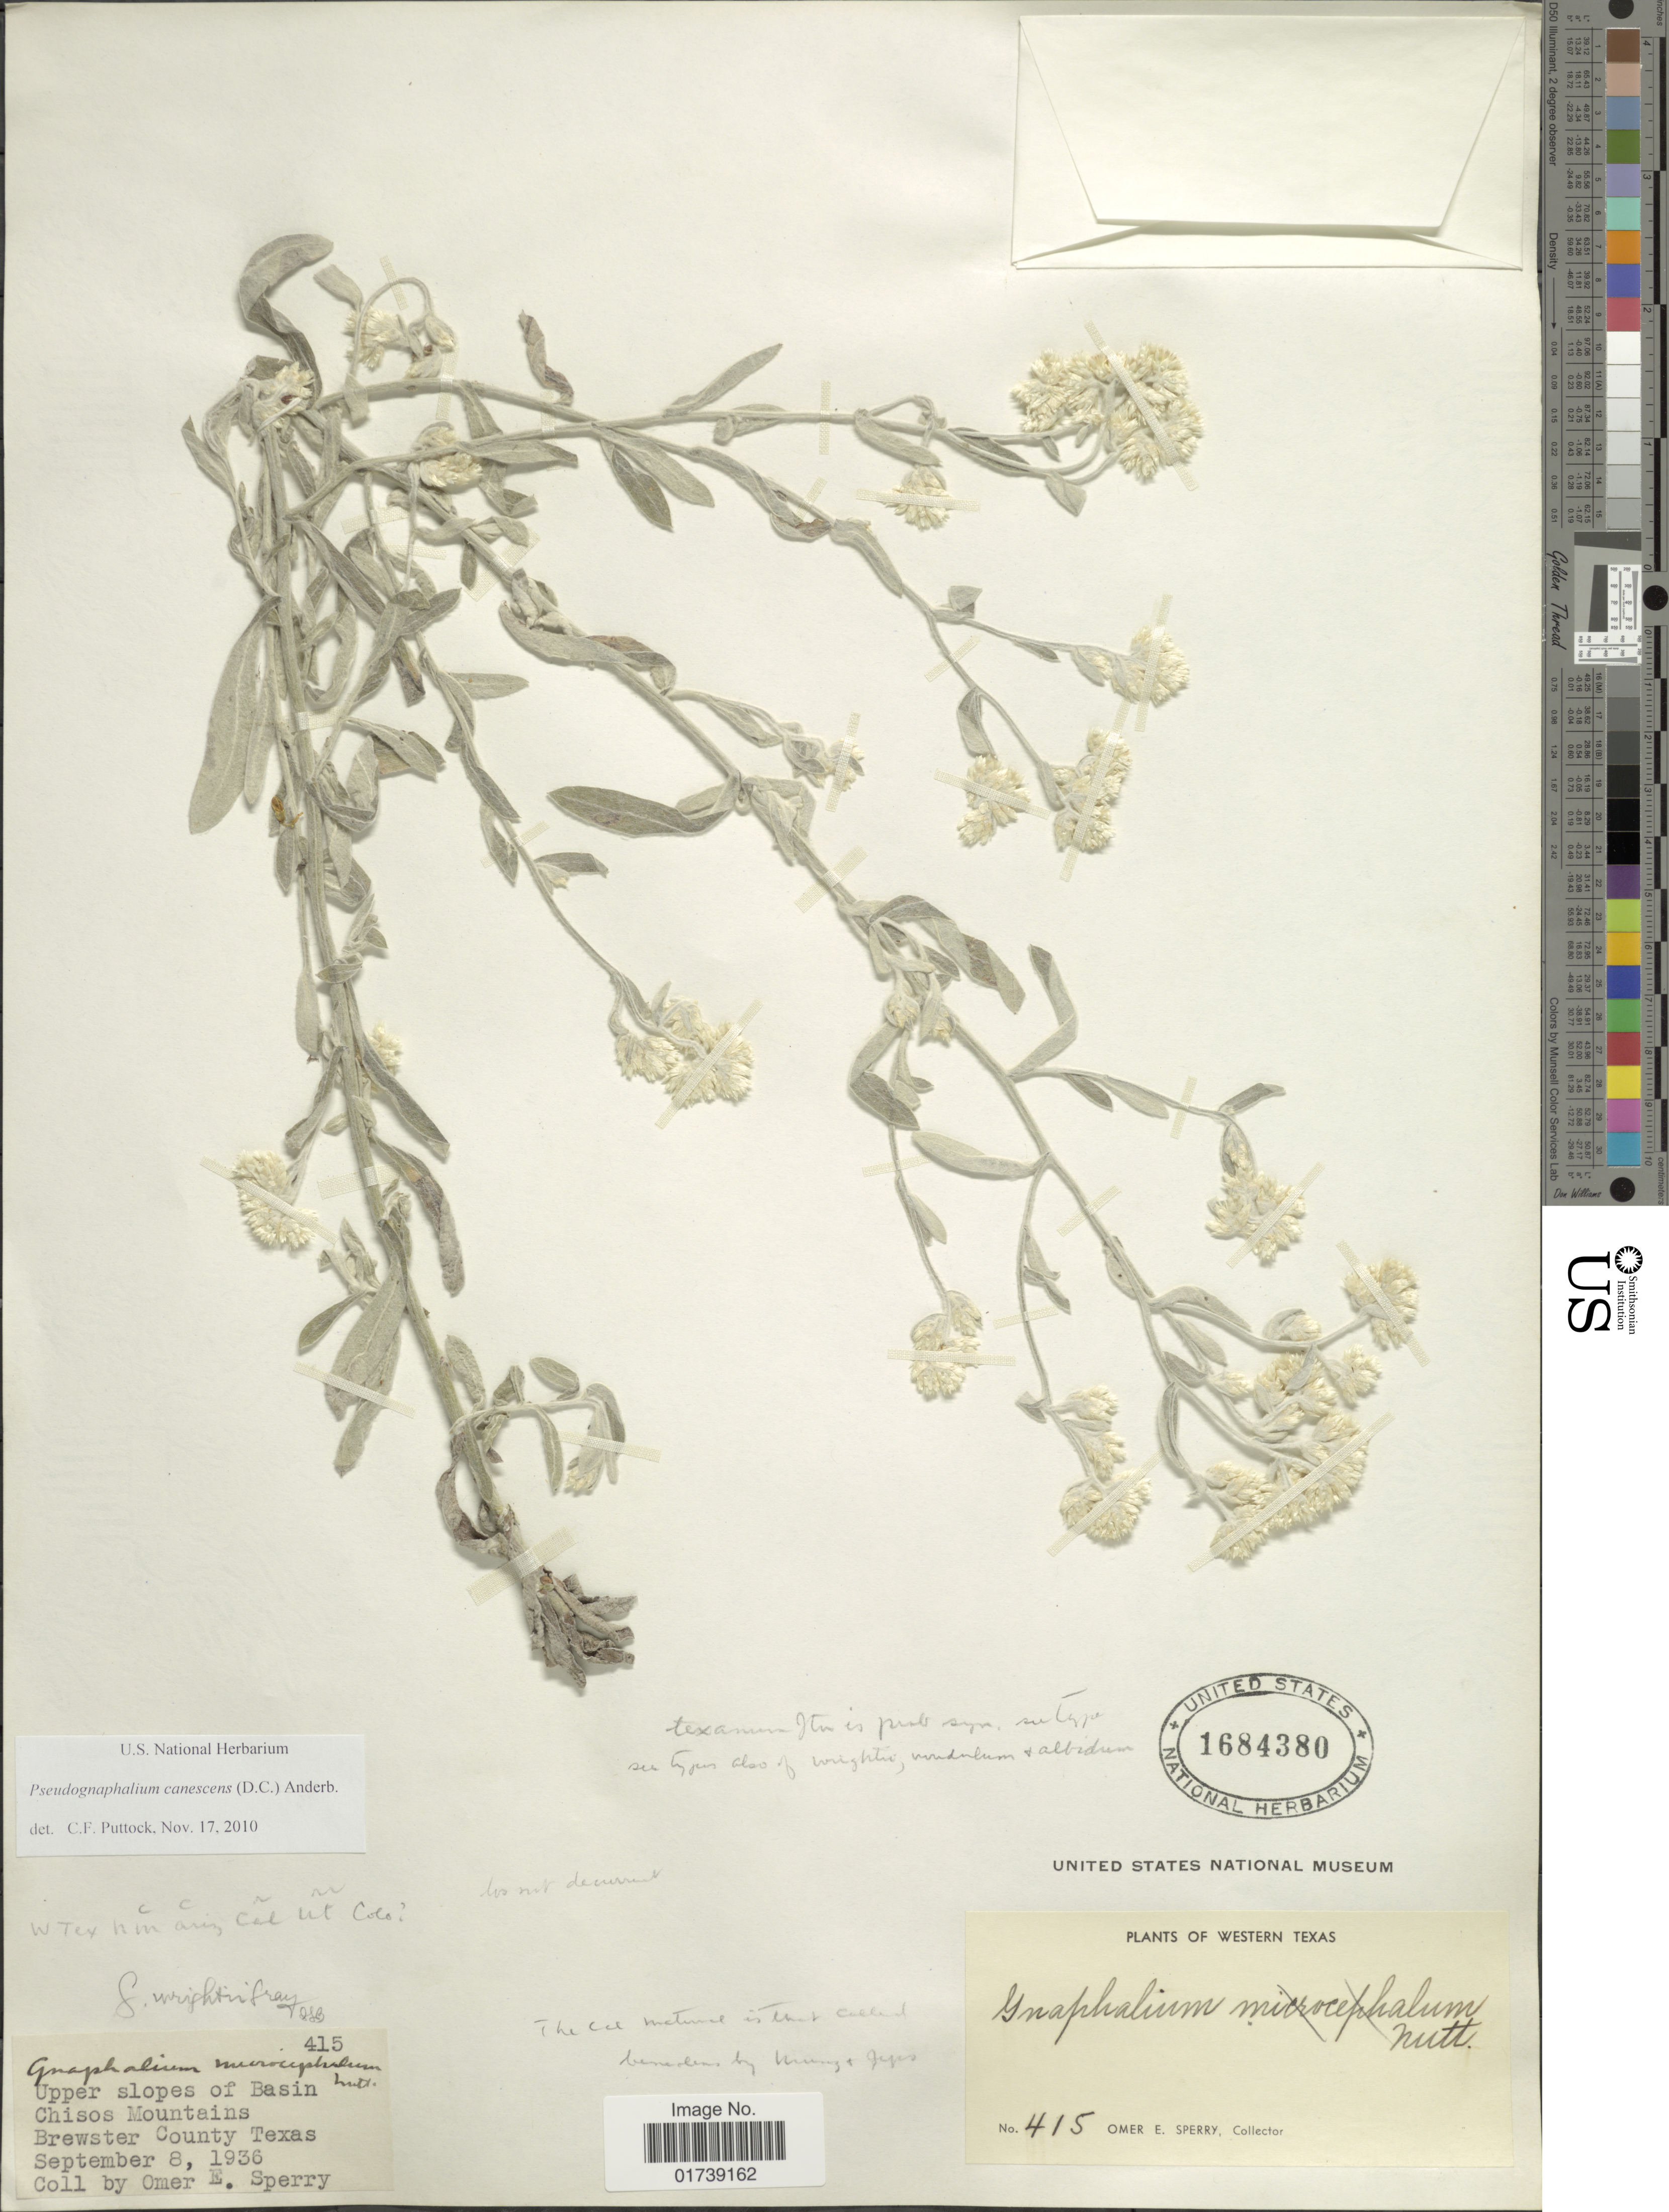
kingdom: Plantae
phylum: Tracheophyta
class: Magnoliopsida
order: Asterales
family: Asteraceae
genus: Pseudognaphalium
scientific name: Pseudognaphalium canescens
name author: (DC.) Anderb.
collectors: O. E. Sperry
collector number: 415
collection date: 1936-09-09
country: United States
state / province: Texas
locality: Western Texas, Upper slopes of Basin Chisos Mountains, Brewster County Texas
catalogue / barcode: US 1684380